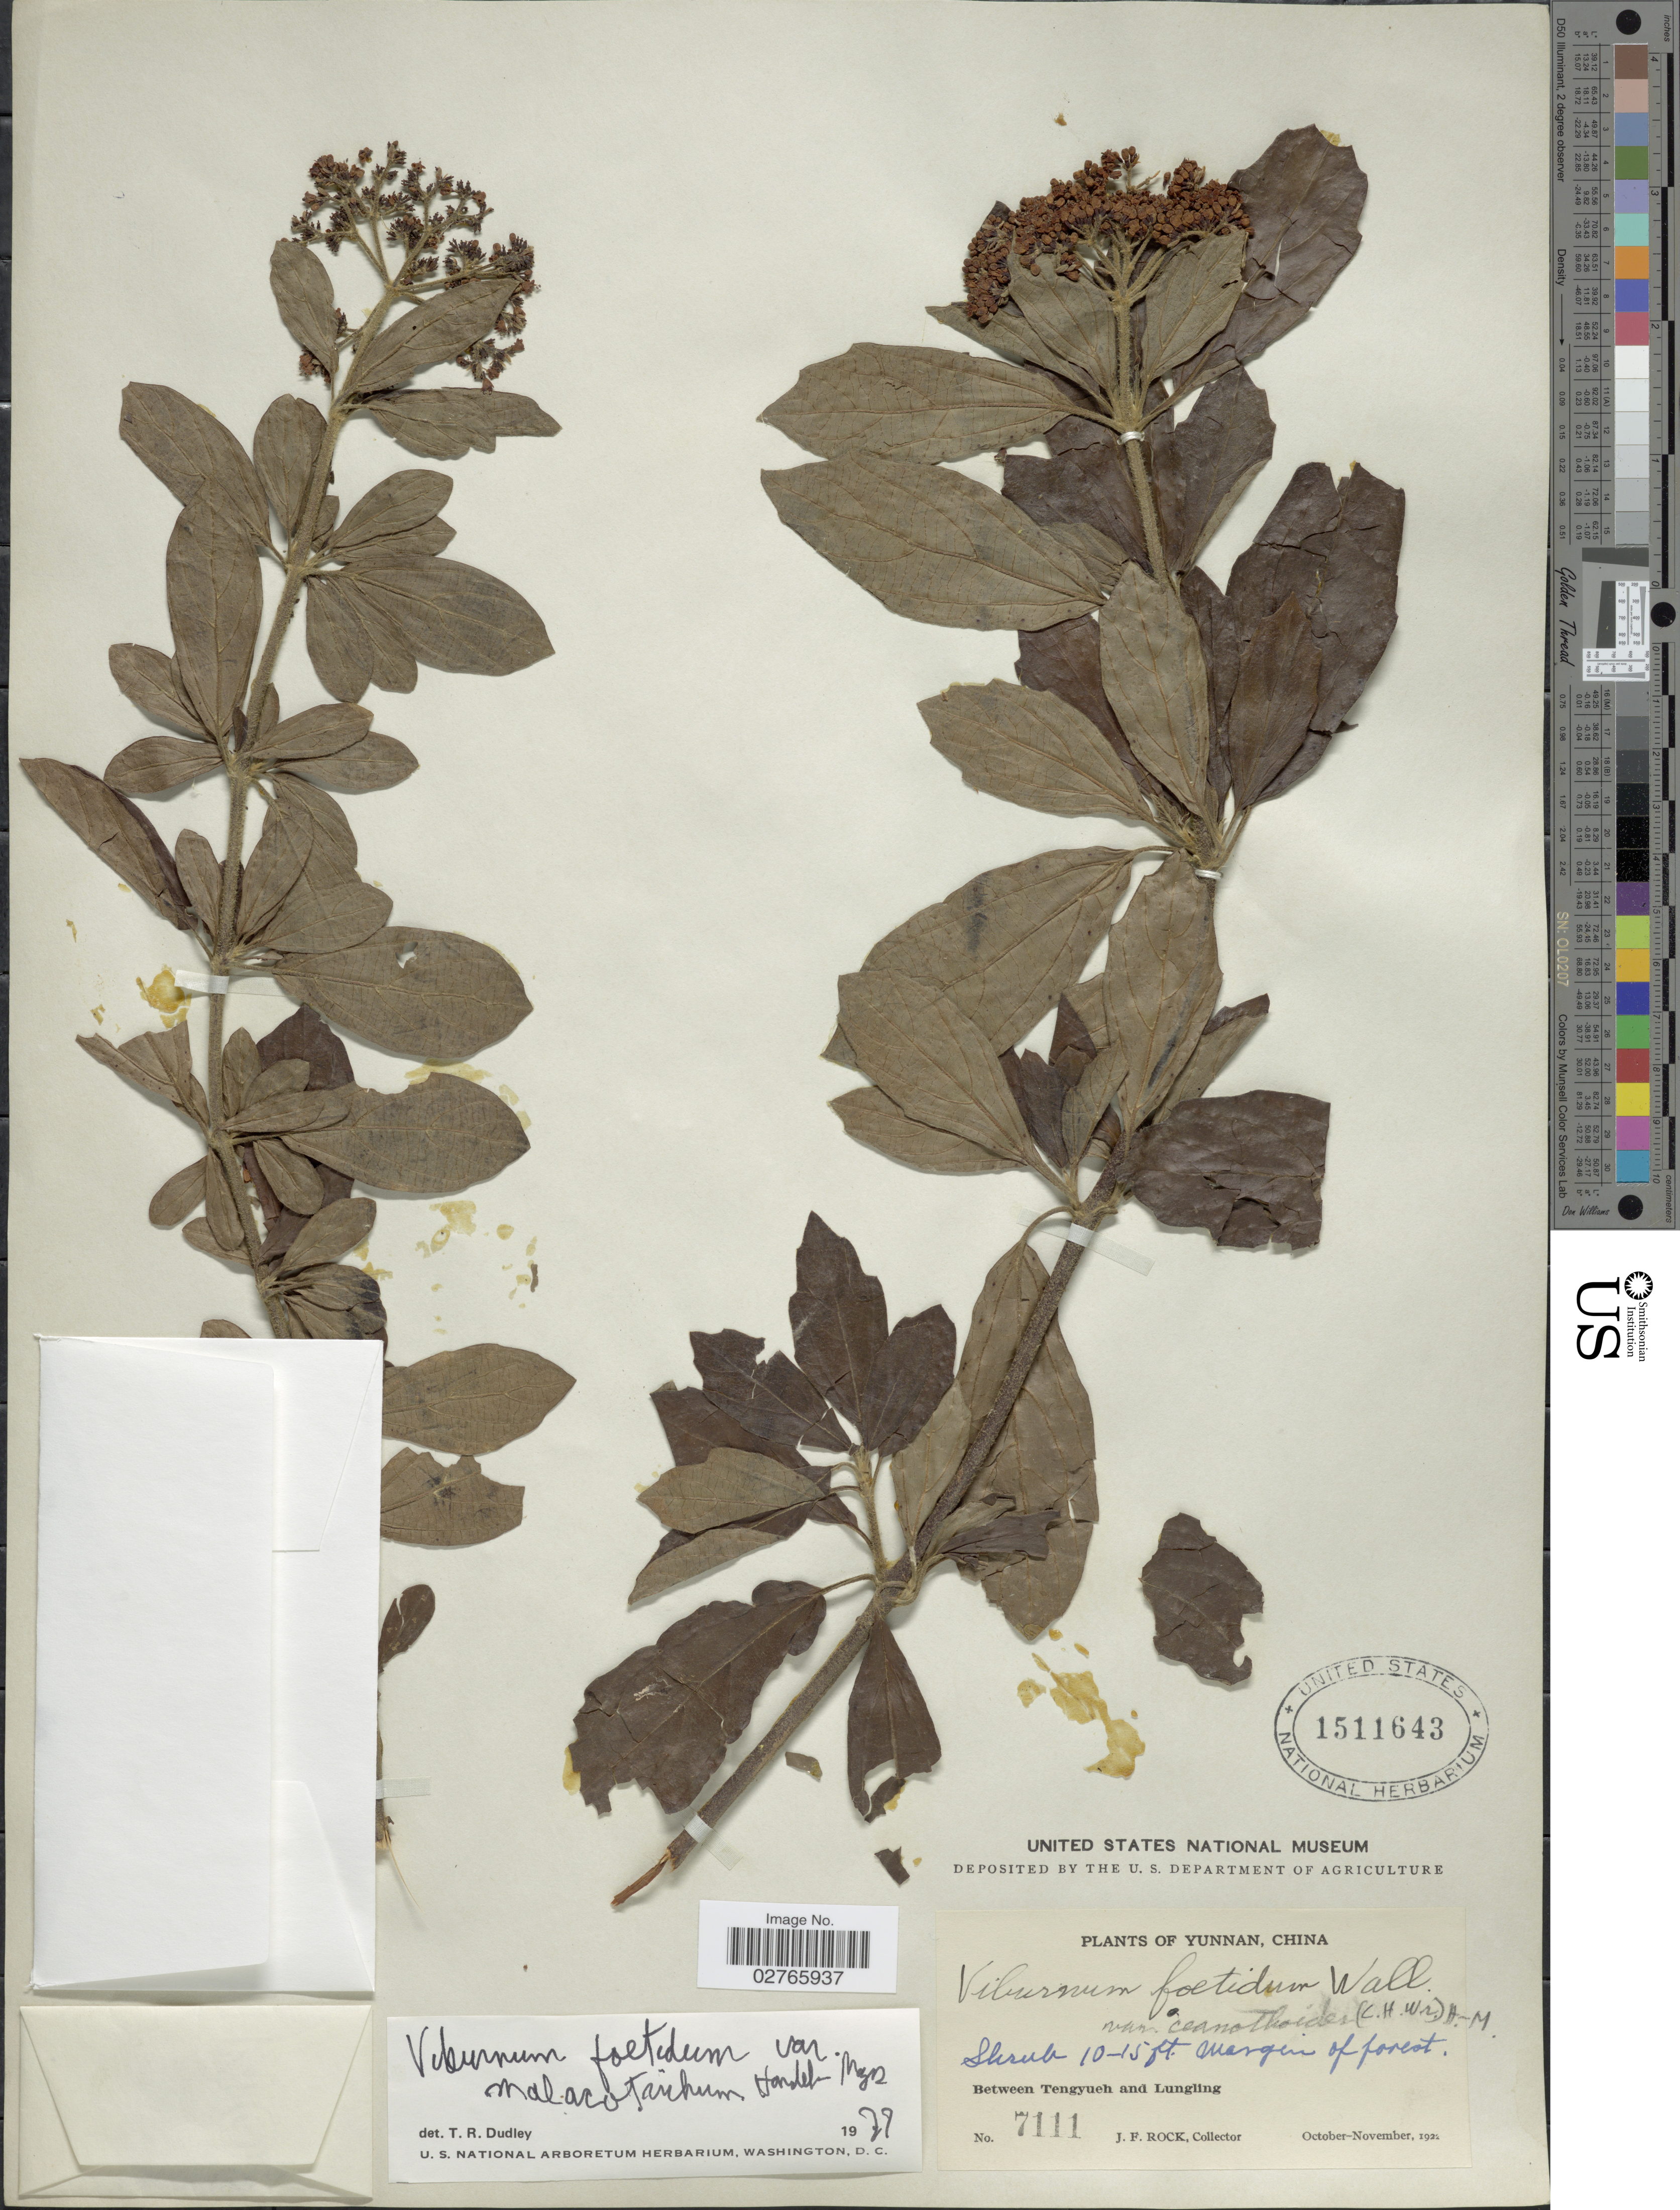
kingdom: Plantae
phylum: Tracheophyta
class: Magnoliopsida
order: Dipsacales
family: Viburnaceae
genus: Viburnum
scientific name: Viburnum foetidum var. ceanothoides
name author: (C.H. Wright) Hand.-Mazz.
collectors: J. Rock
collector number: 7111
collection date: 1922-10/1922-11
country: China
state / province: Yunnan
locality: Between Tengyueh and Lungling.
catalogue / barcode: US 1511643